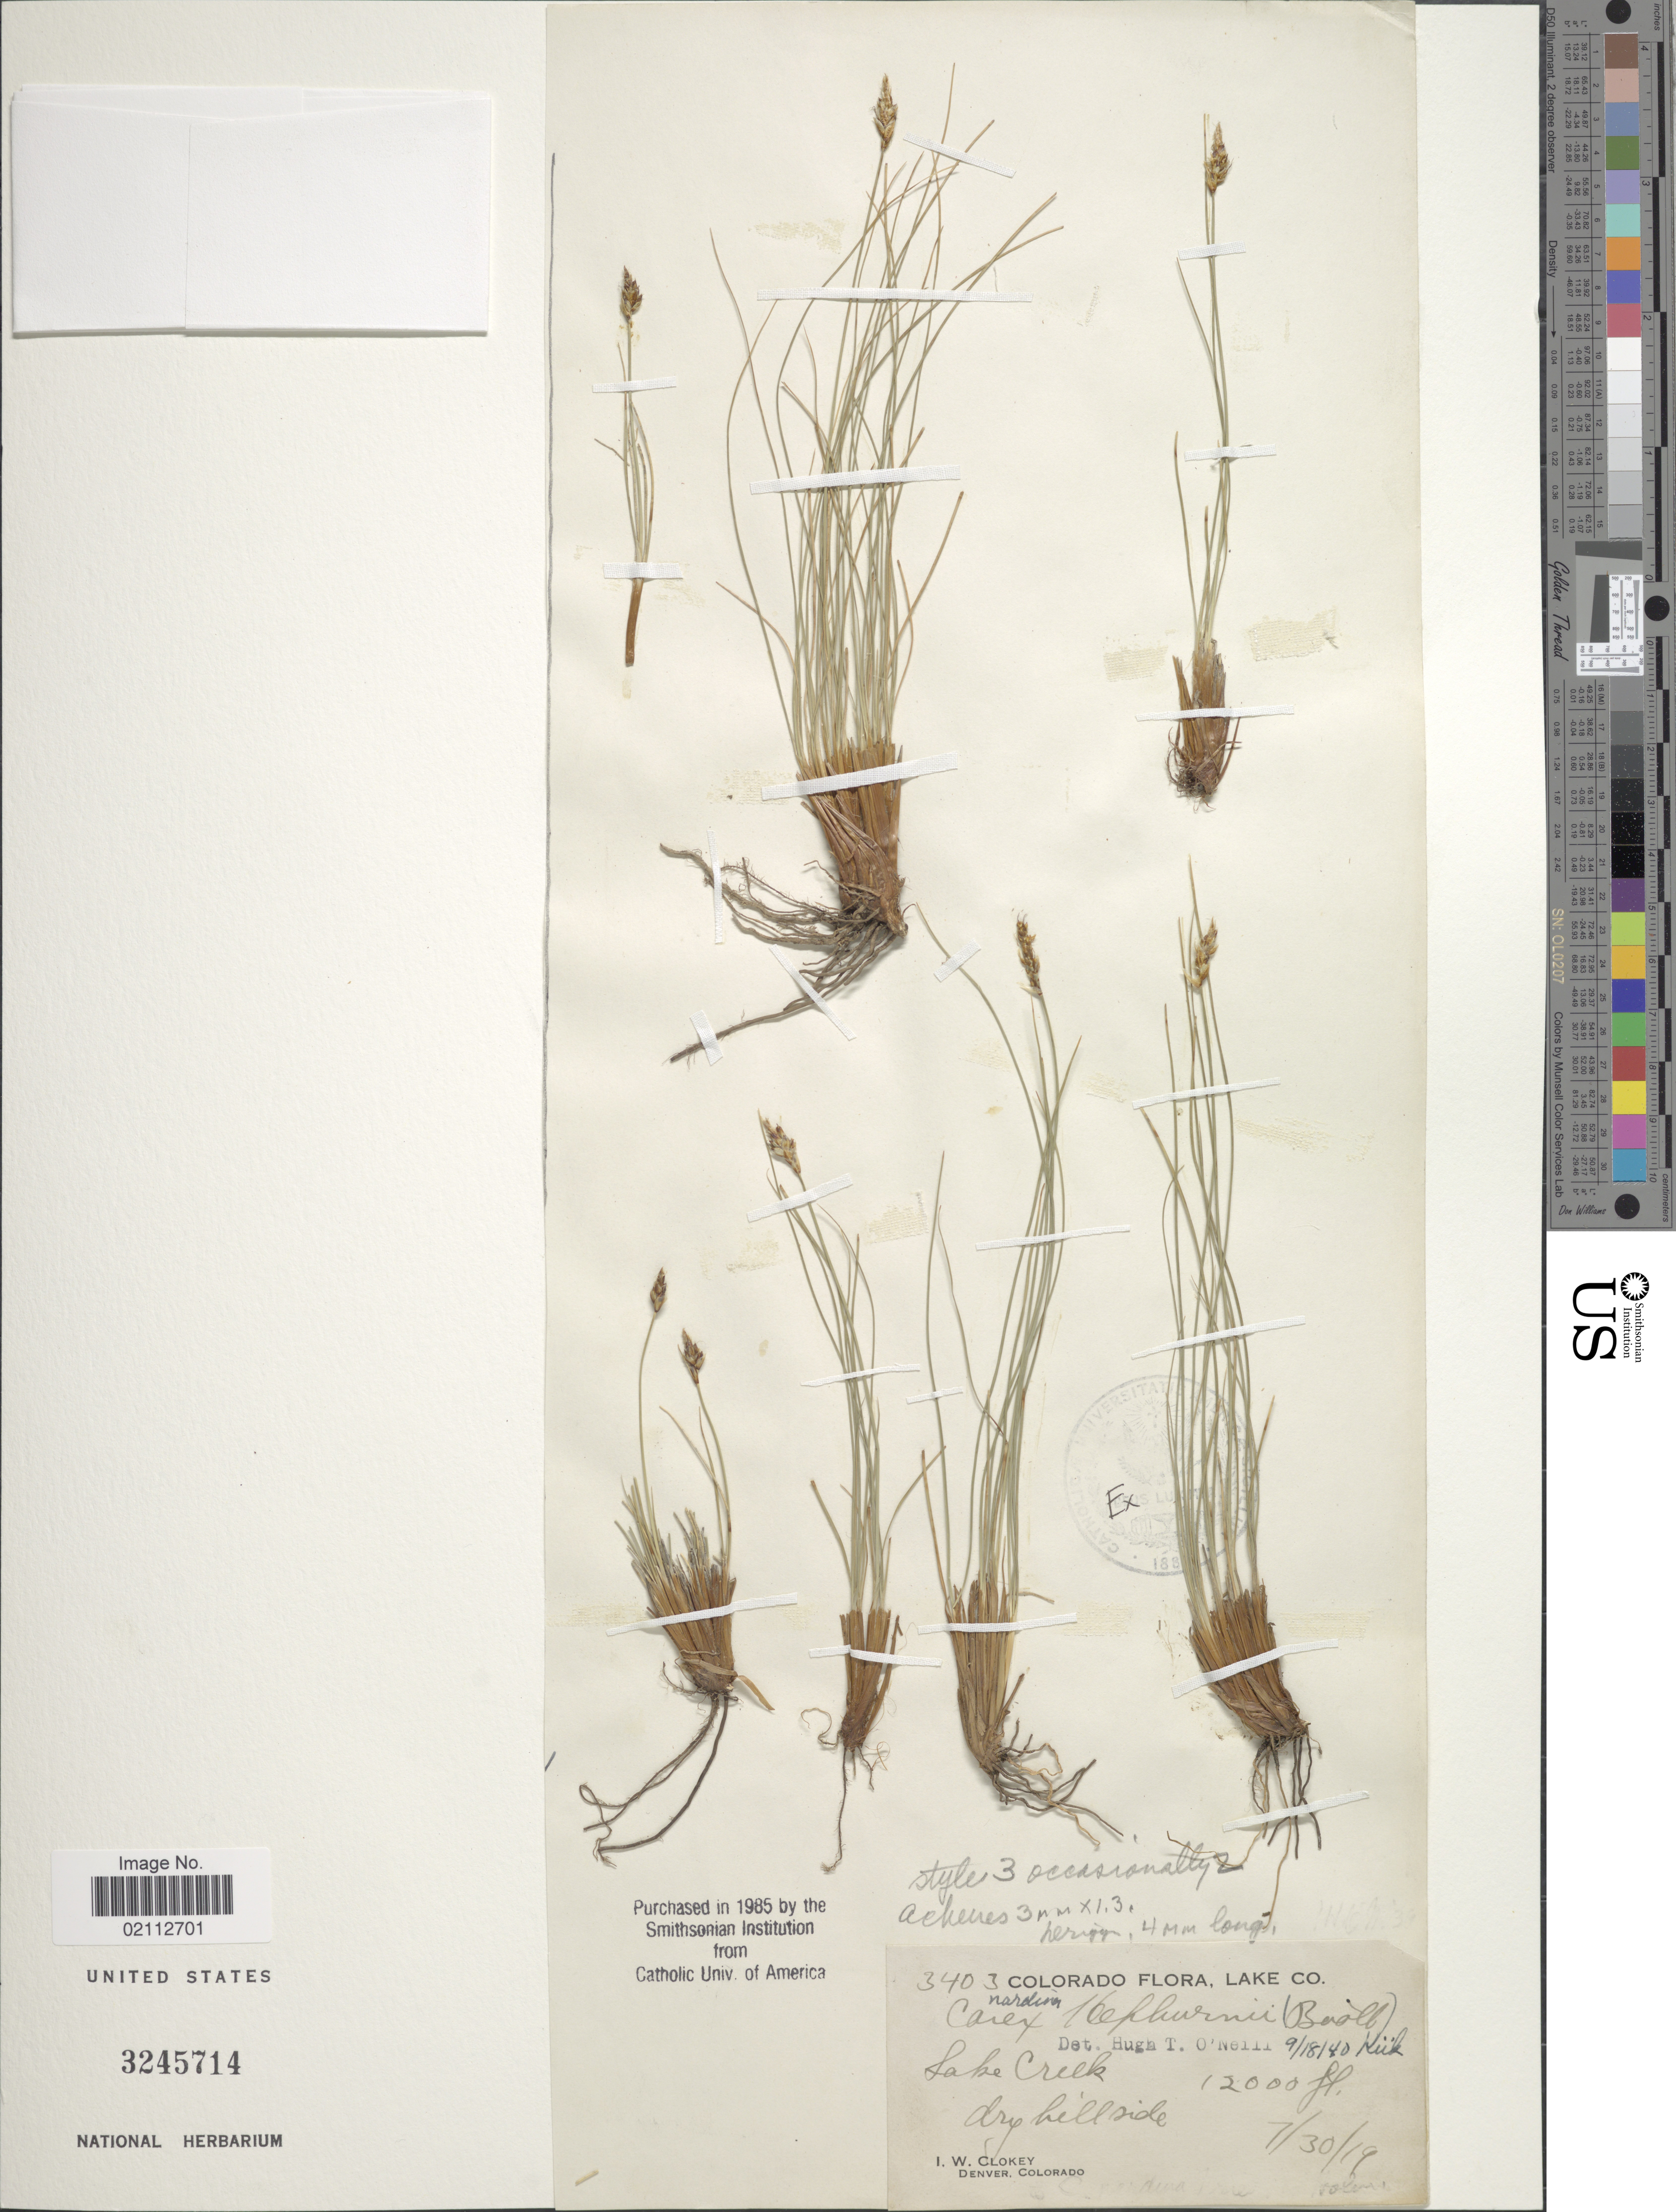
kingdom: Plantae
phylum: Tracheophyta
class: Liliopsida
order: Poales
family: Cyperaceae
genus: Carex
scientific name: Carex nardina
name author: (Hornem.) Fr.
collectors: I. W. Clokey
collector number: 3403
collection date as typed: Transcribed d/m/y: 30/7/19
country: United States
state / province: Colorado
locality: Lake Co. Lake Creek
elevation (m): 3658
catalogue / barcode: US 3245714